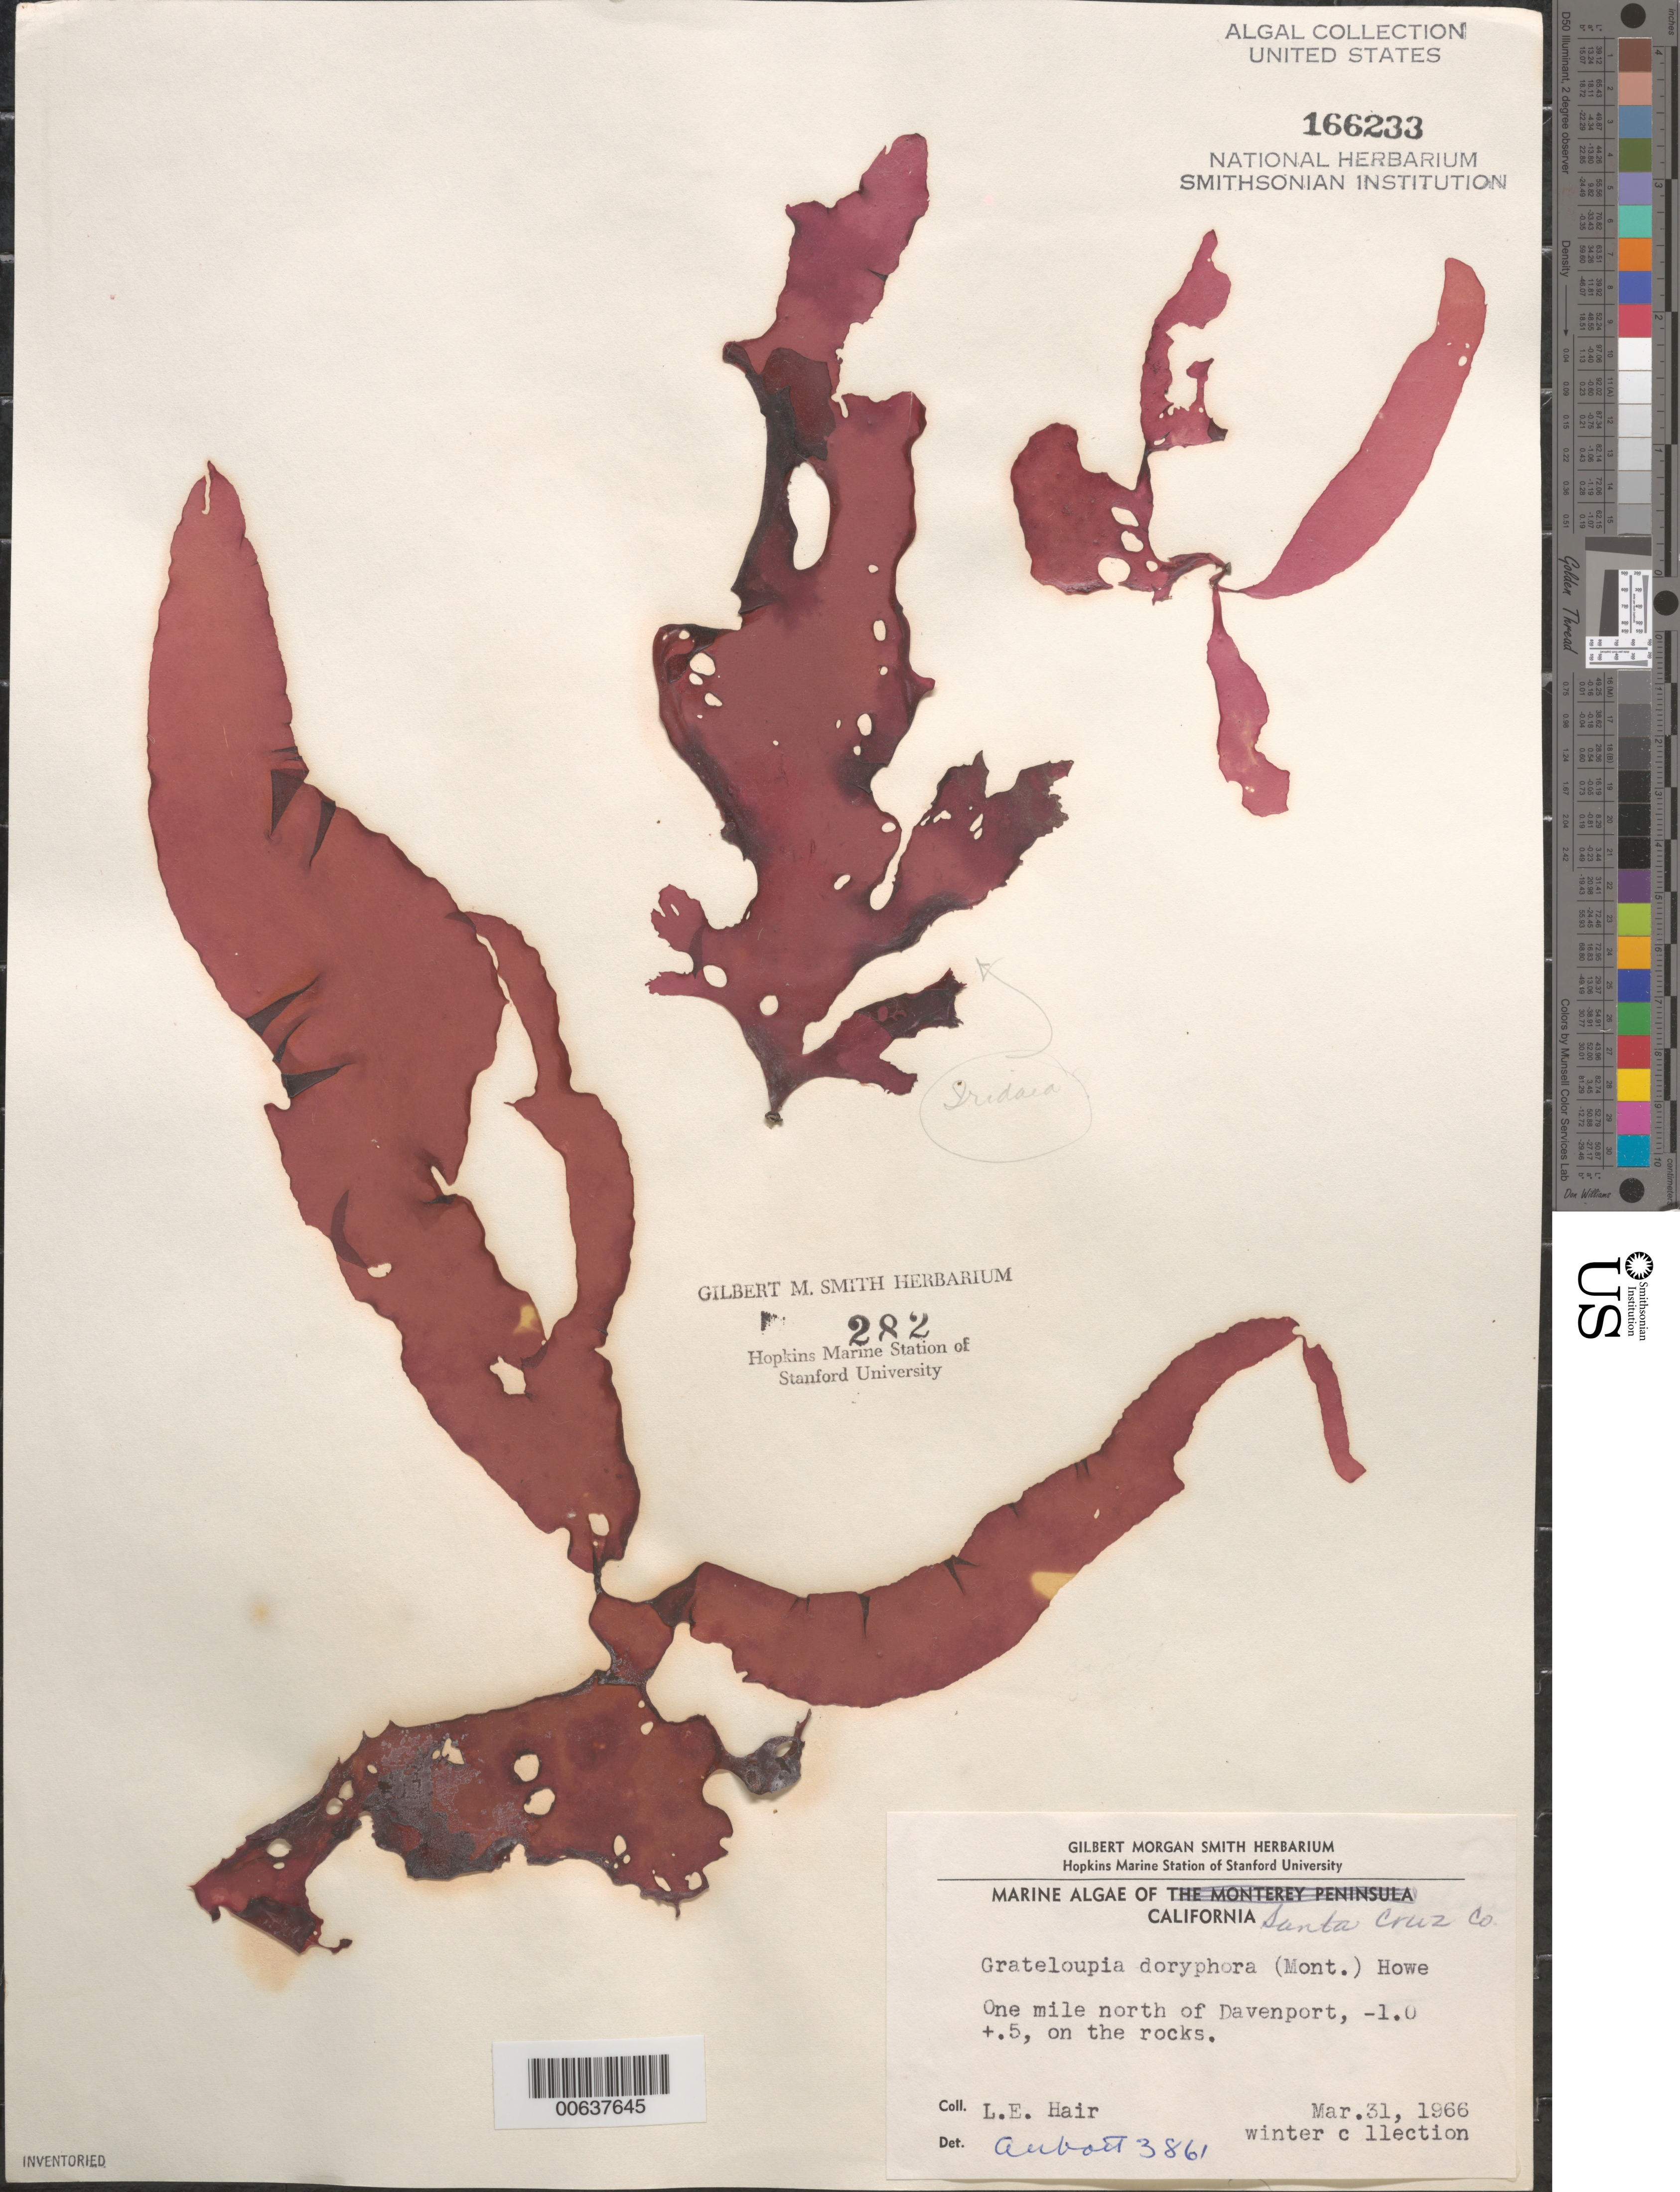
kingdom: Plantae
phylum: Rhodophyta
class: Florideophyceae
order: Halymeniales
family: Halymeniaceae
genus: Grateloupia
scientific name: Grateloupia doryphora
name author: (Mont.) Howe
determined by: Abbott, Isabella A.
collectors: L. Hair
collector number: IAA 3861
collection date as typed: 31 Mar 1966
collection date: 1966-03-31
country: United States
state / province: California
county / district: Santa Cruz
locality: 1 mile north of Davenport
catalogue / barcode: US 166233